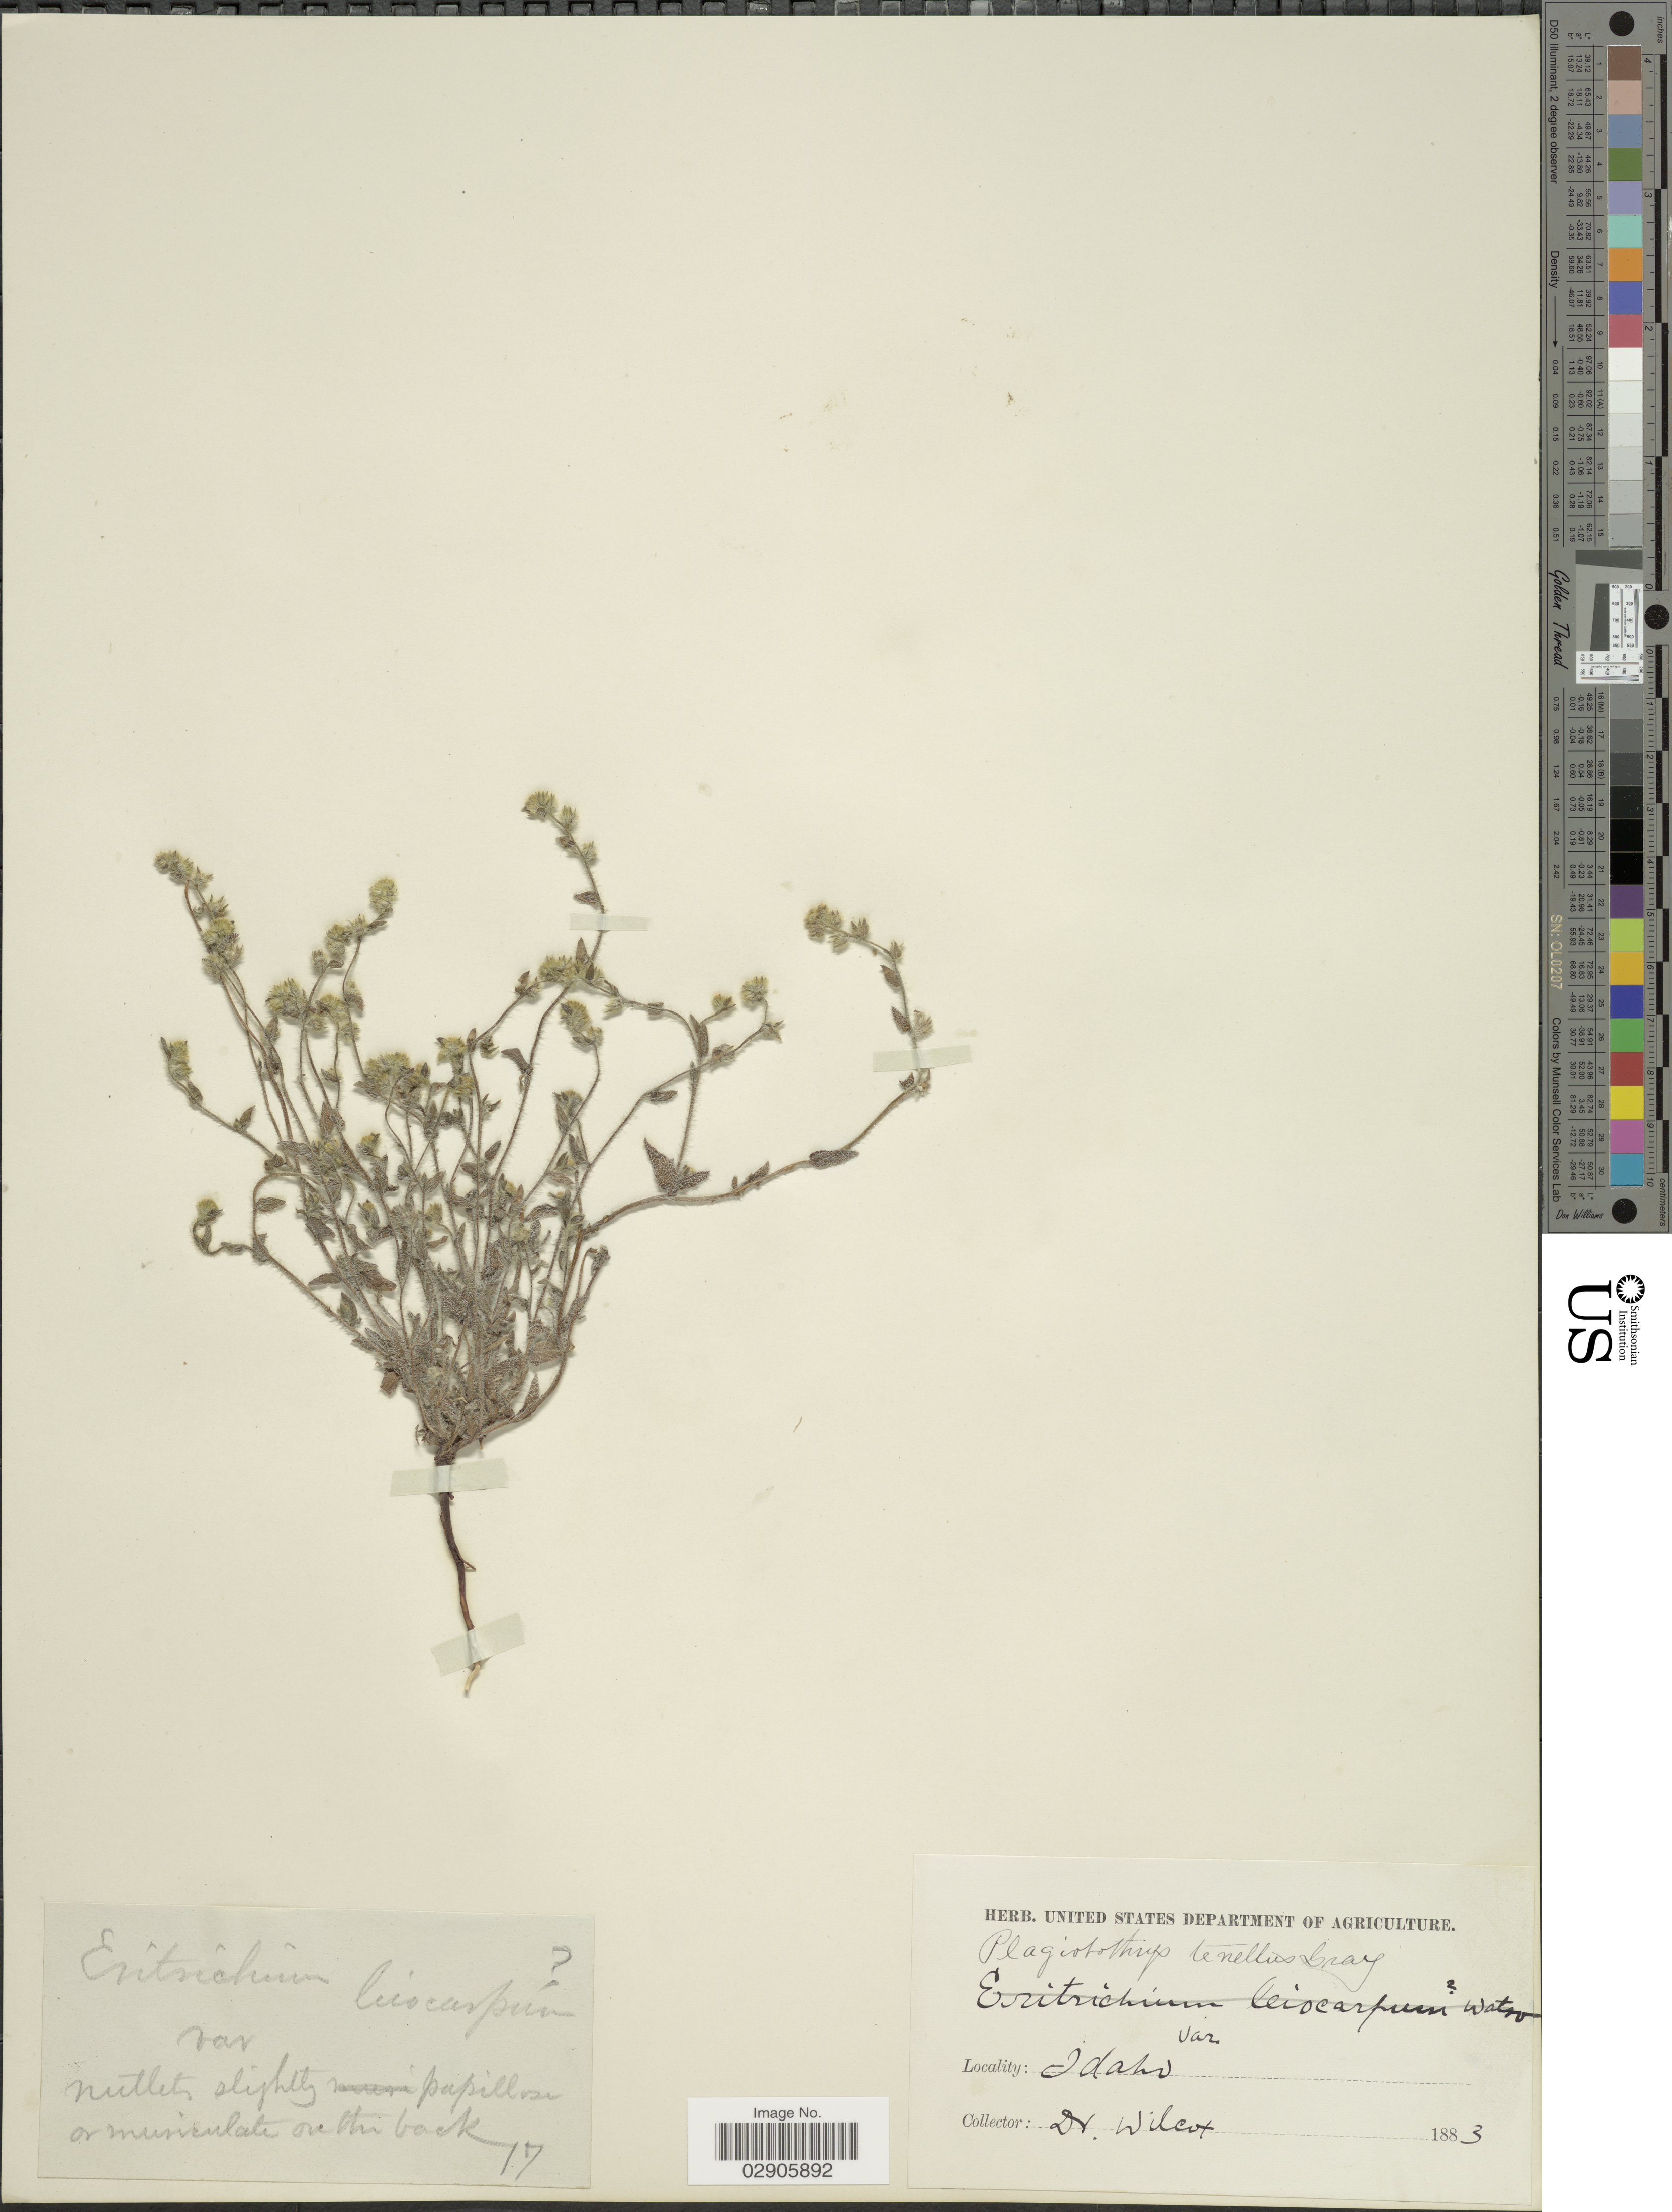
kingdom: Plantae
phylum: Tracheophyta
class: Magnoliopsida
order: Boraginales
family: Boraginaceae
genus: Plagiobothrys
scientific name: Plagiobothrys tenellus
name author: (Nutt.) A. Gray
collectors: -. Wilcox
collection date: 1883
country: United States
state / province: Idaho